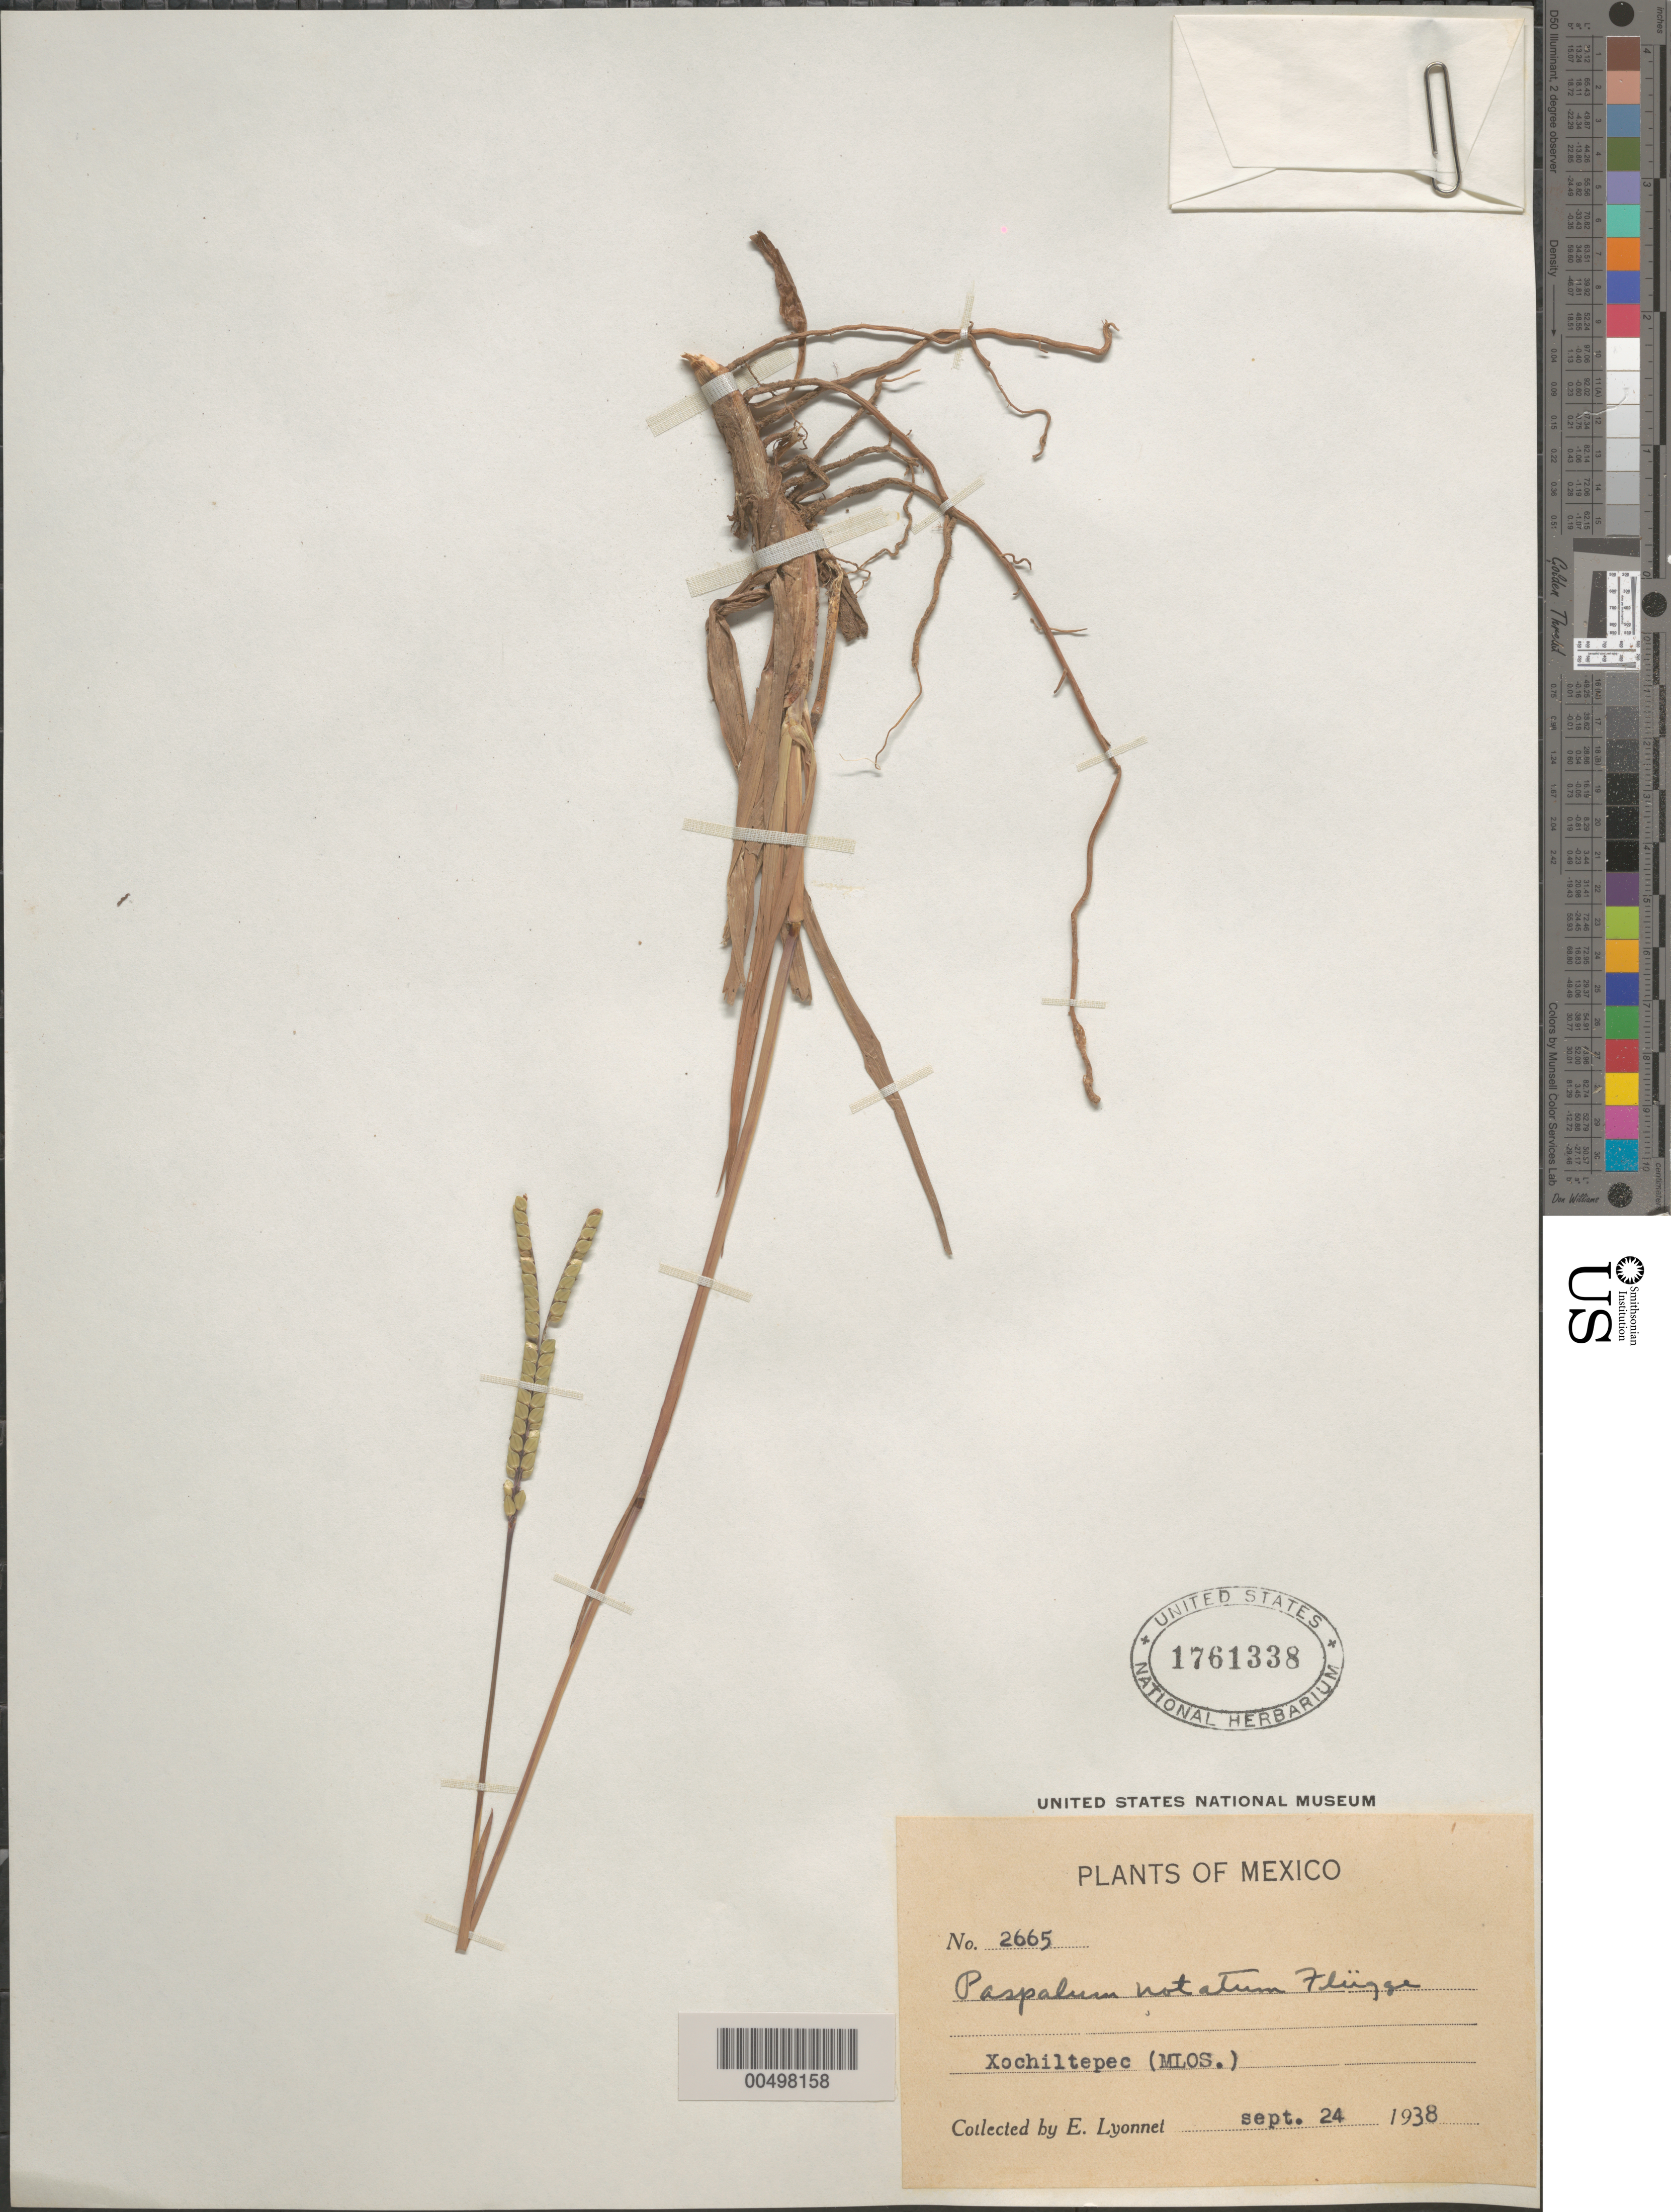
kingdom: Plantae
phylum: Tracheophyta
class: Liliopsida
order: Poales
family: Poaceae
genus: Paspalum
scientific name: Paspalum notatum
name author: Flüggé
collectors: Bro. E. Lyonnet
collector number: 2665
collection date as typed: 24 Sep 1938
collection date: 1938-09-24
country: Mexico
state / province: Morelos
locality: Xochiltepec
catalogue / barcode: US 1761338